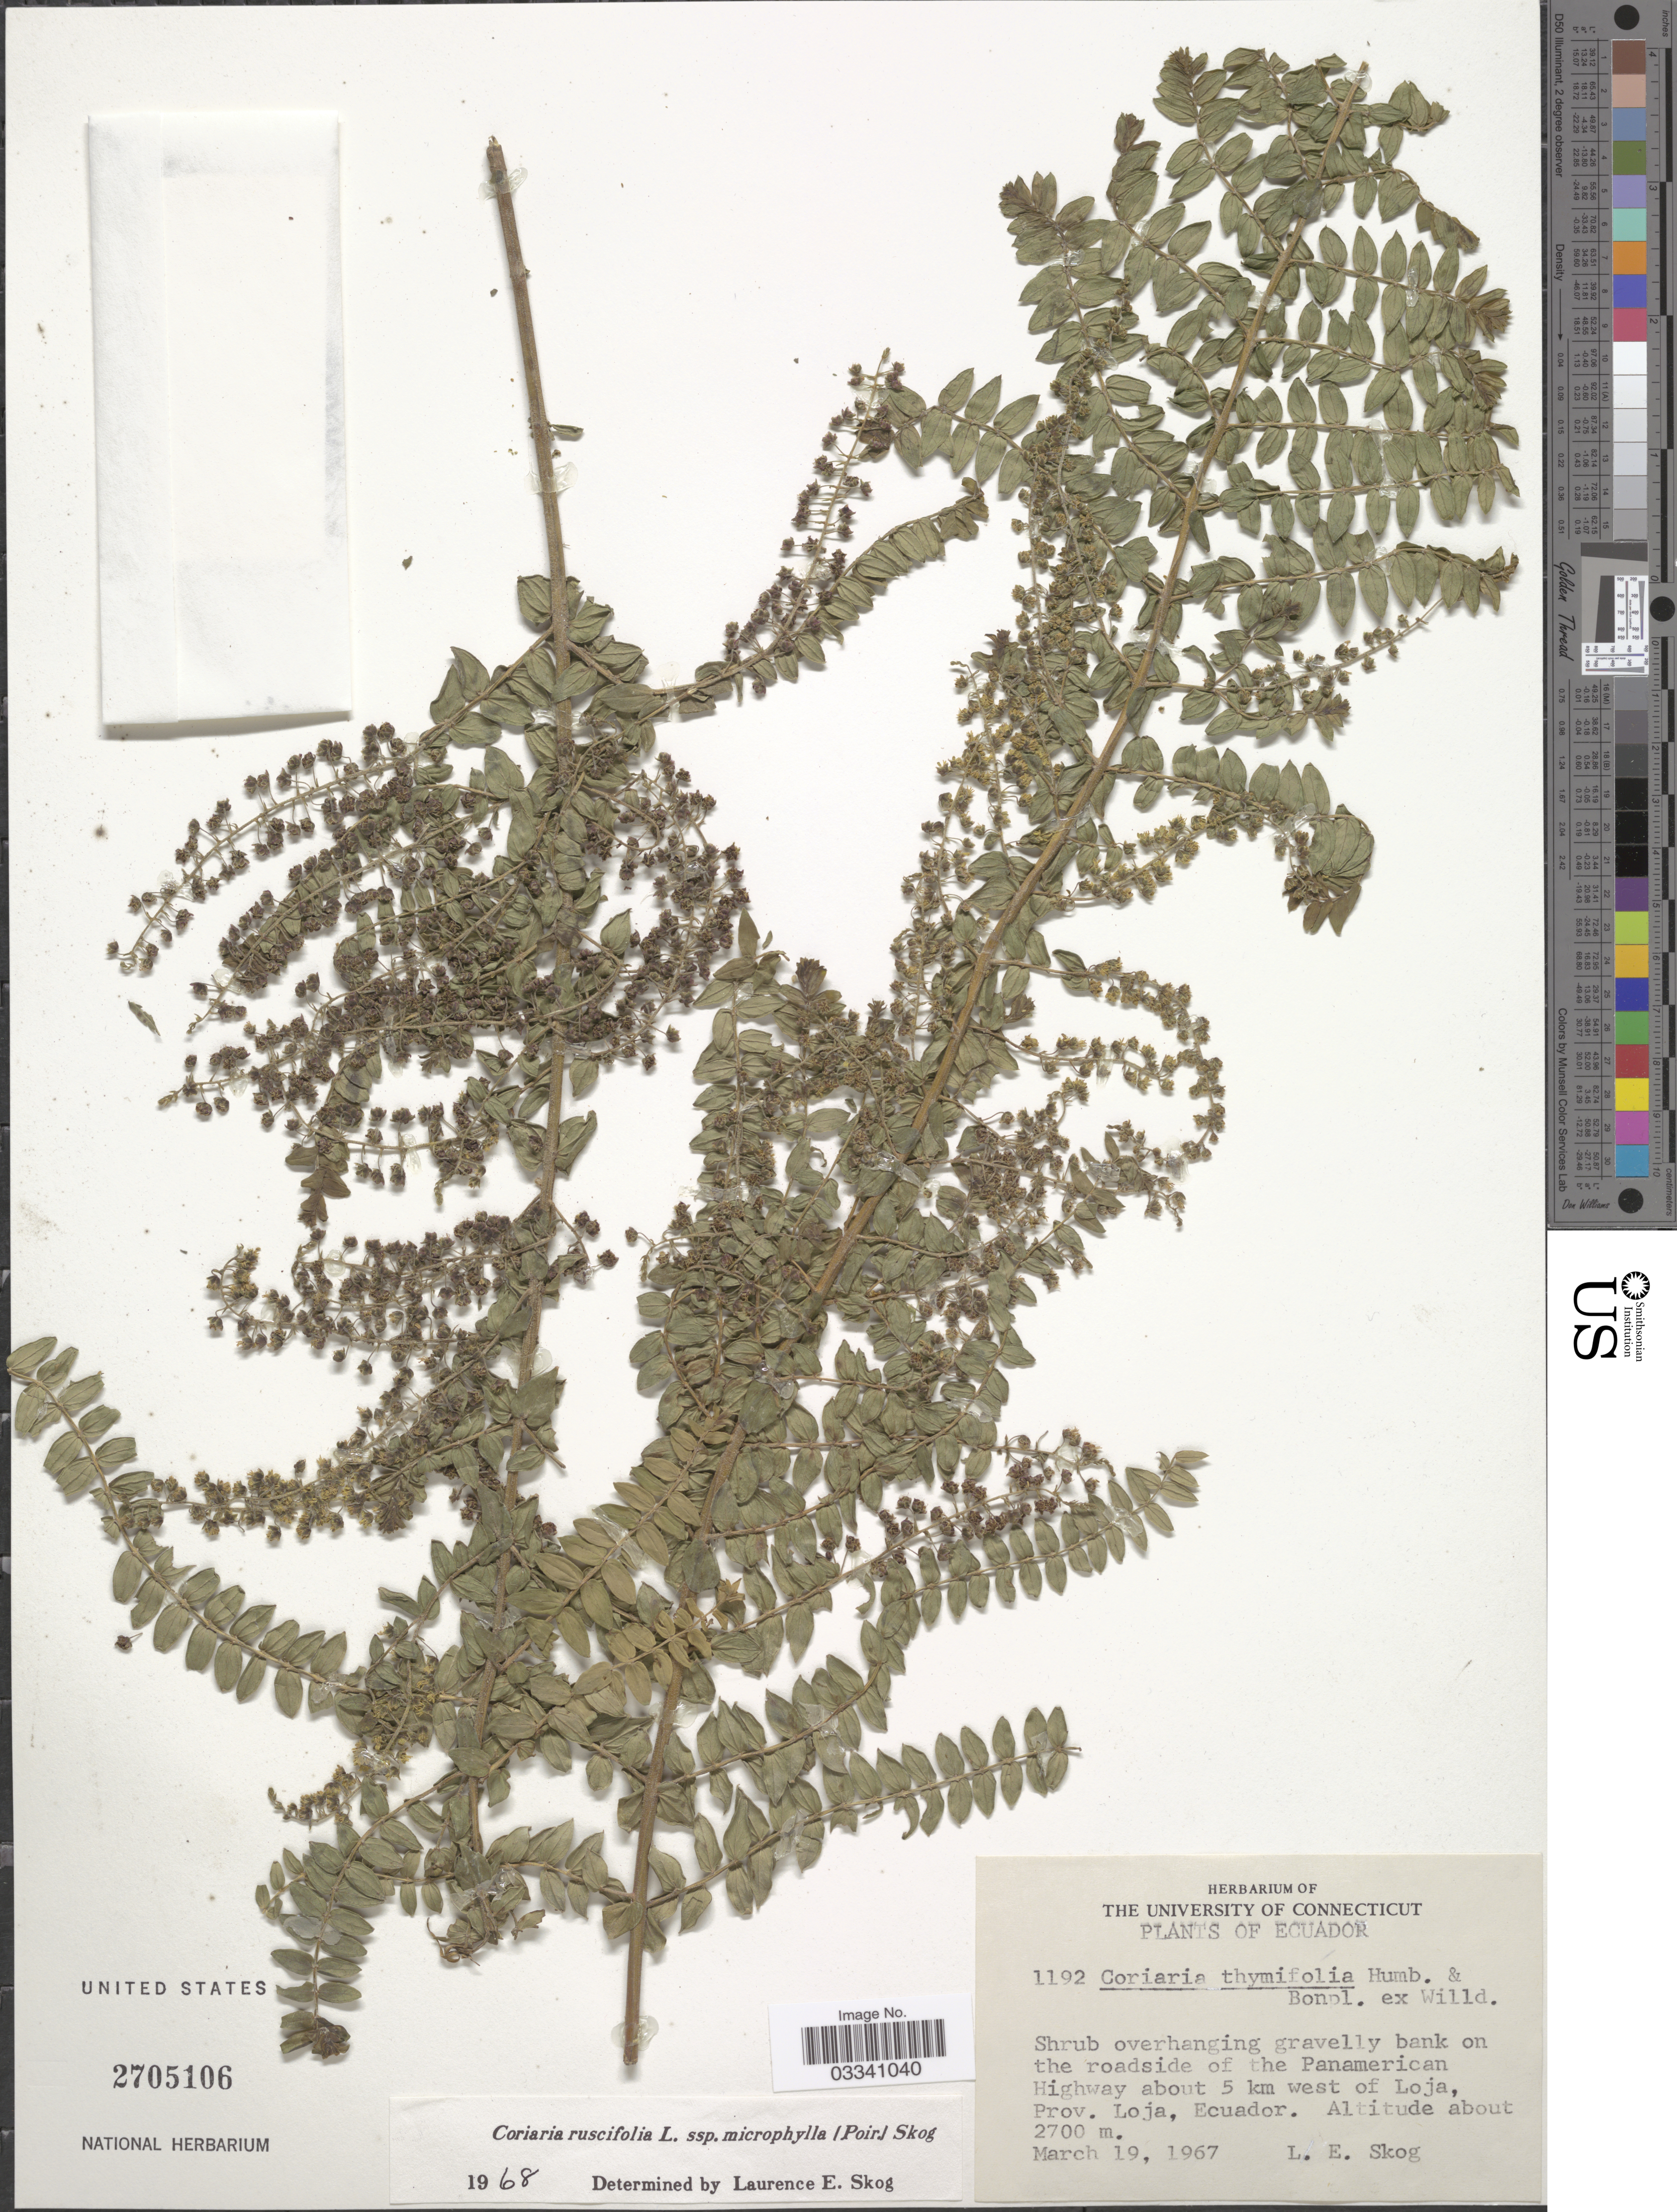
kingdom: Plantae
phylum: Tracheophyta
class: Magnoliopsida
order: Cucurbitales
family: Coriariaceae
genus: Coriaria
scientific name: Coriaria ruscifolia subsp. microphylla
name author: (Poir.) L.E. Skog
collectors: L. E. Skog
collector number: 1192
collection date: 1967-03-19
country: Ecuador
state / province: Loja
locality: Shrub overhanging gravelly bank on the roadside of the Panamerican Highway about 5 km west of Loja.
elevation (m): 2700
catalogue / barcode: US 2705106